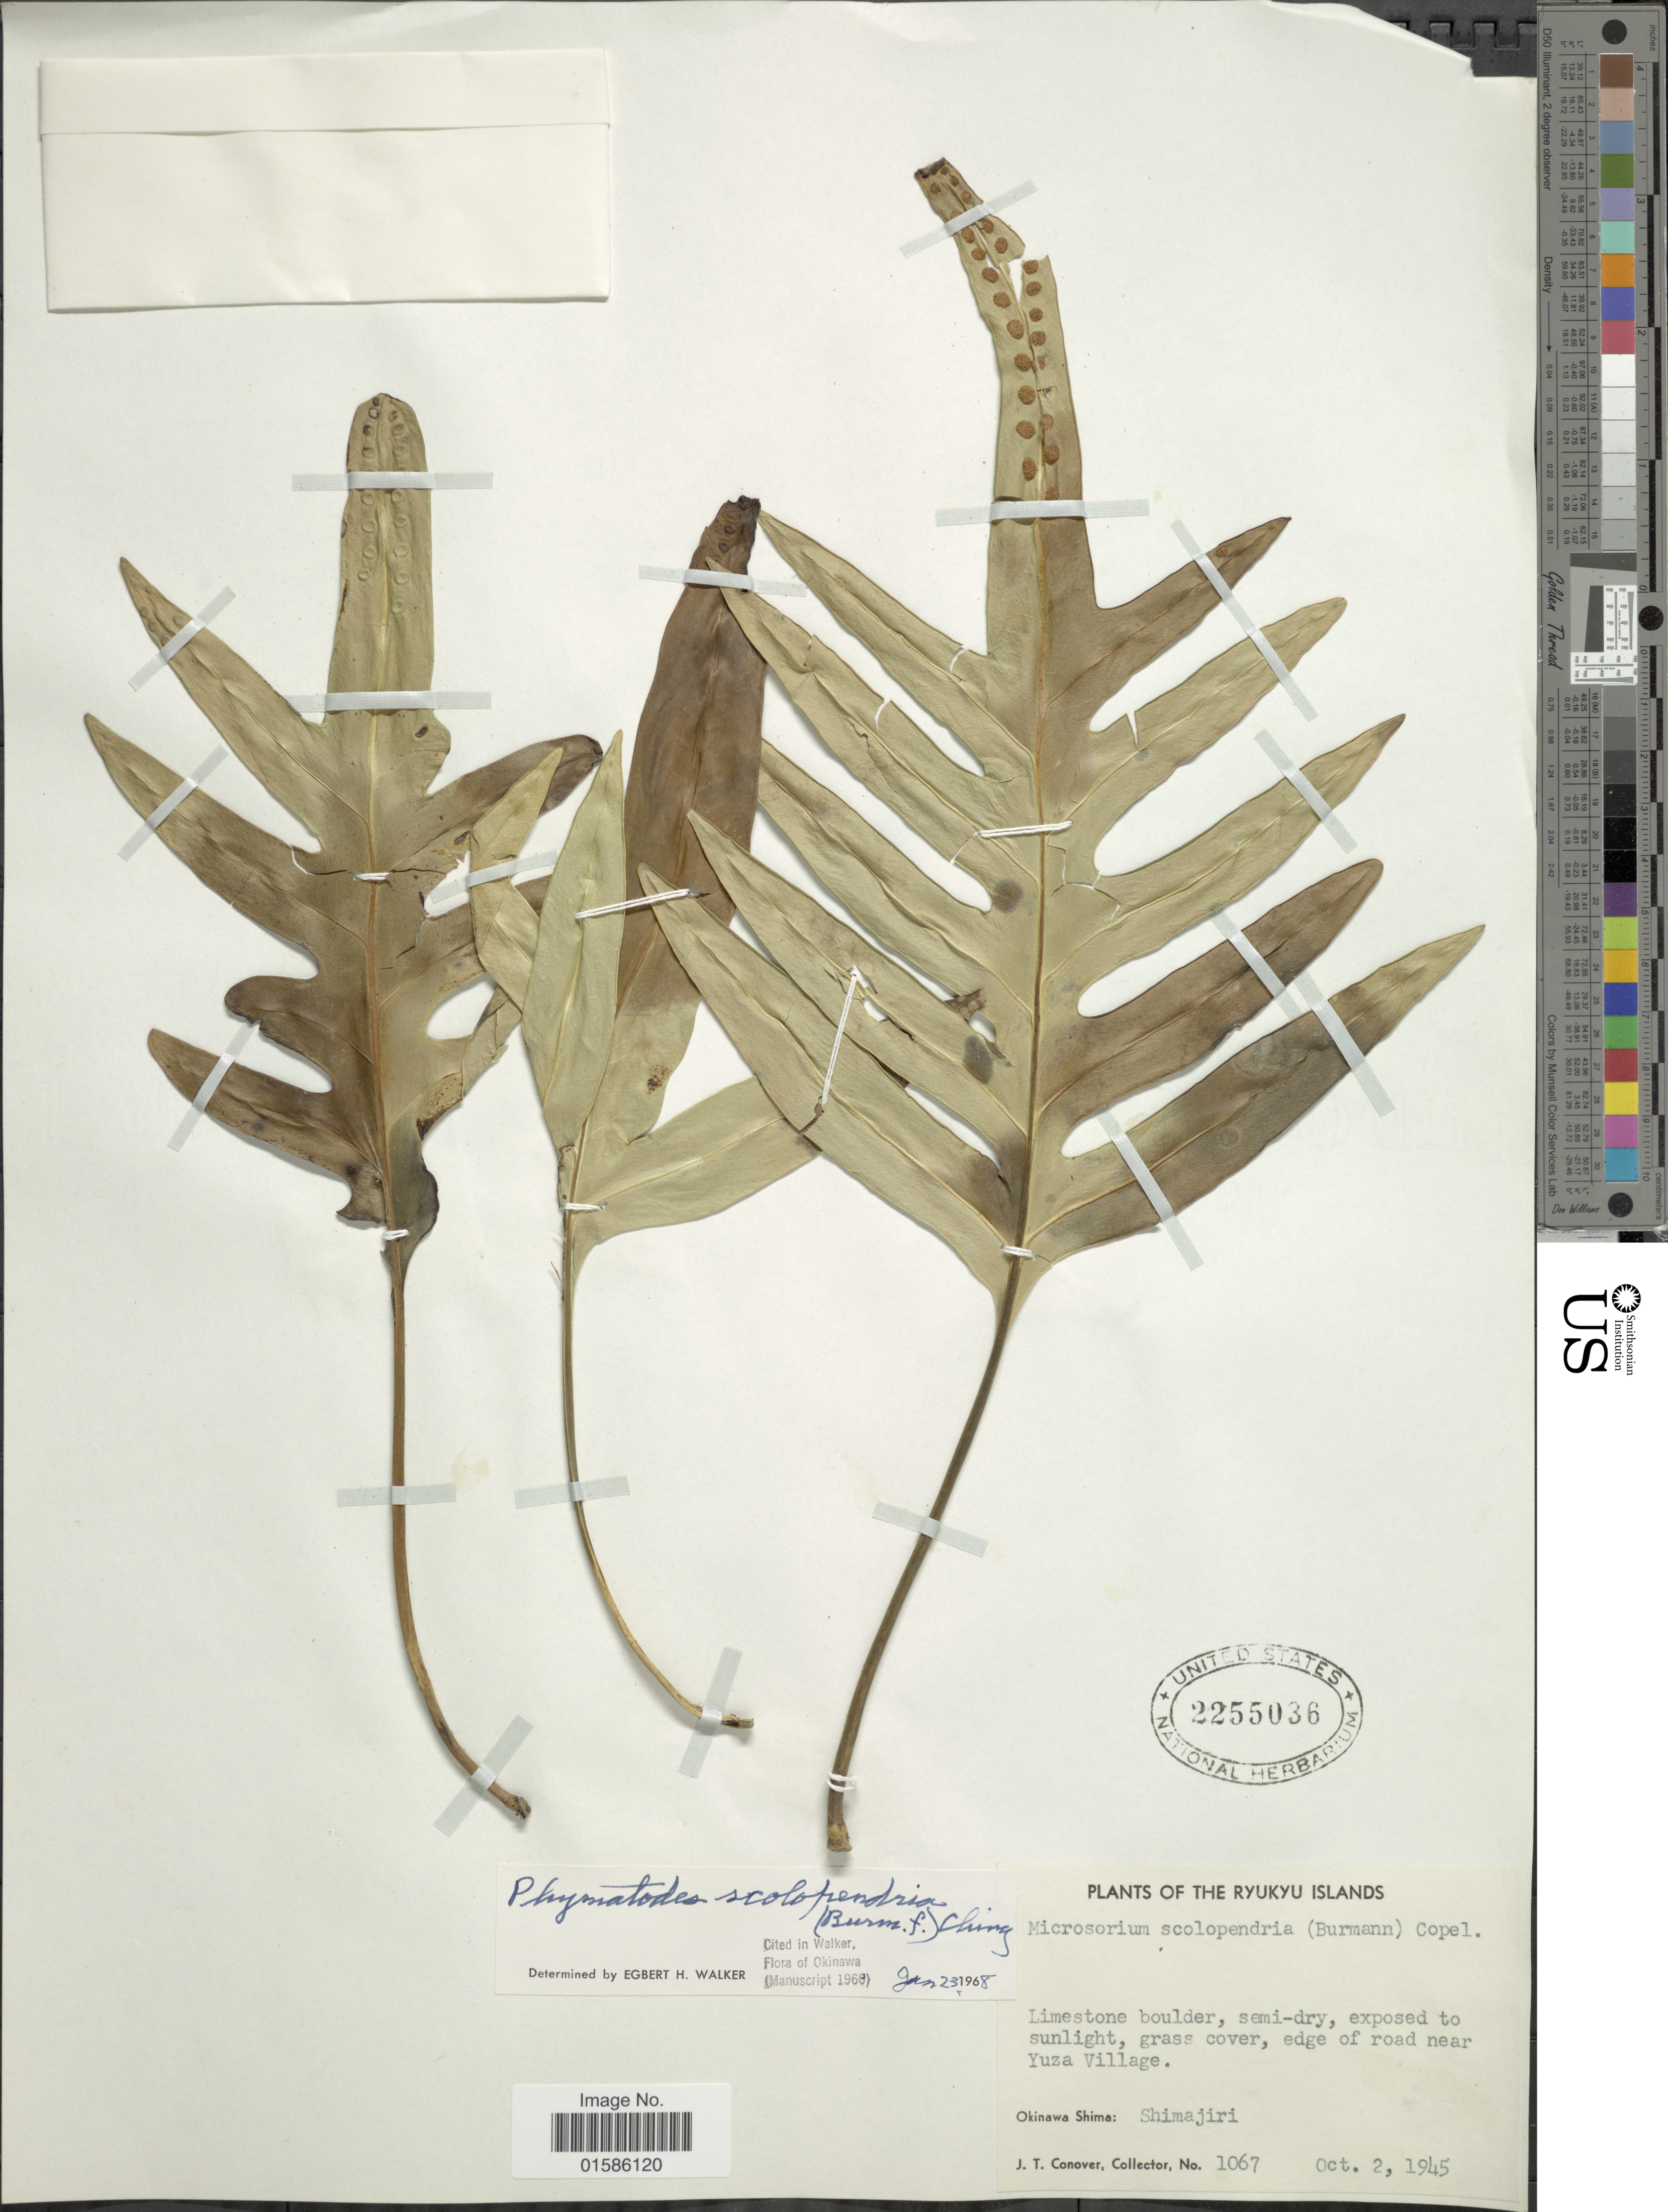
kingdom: Plantae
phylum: Tracheophyta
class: Polypodiopsida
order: Polypodiales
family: Polypodiaceae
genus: Microsorum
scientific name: Microsorum scolopendria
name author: (Burm. f.) Copel.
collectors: J. T. Conover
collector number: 1067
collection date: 1945-10-02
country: Japan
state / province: Okinawa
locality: The Ryukyu Islands, edge of road near Yuza Village, Okinawa Shima: Shimajiri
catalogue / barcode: US 2255036